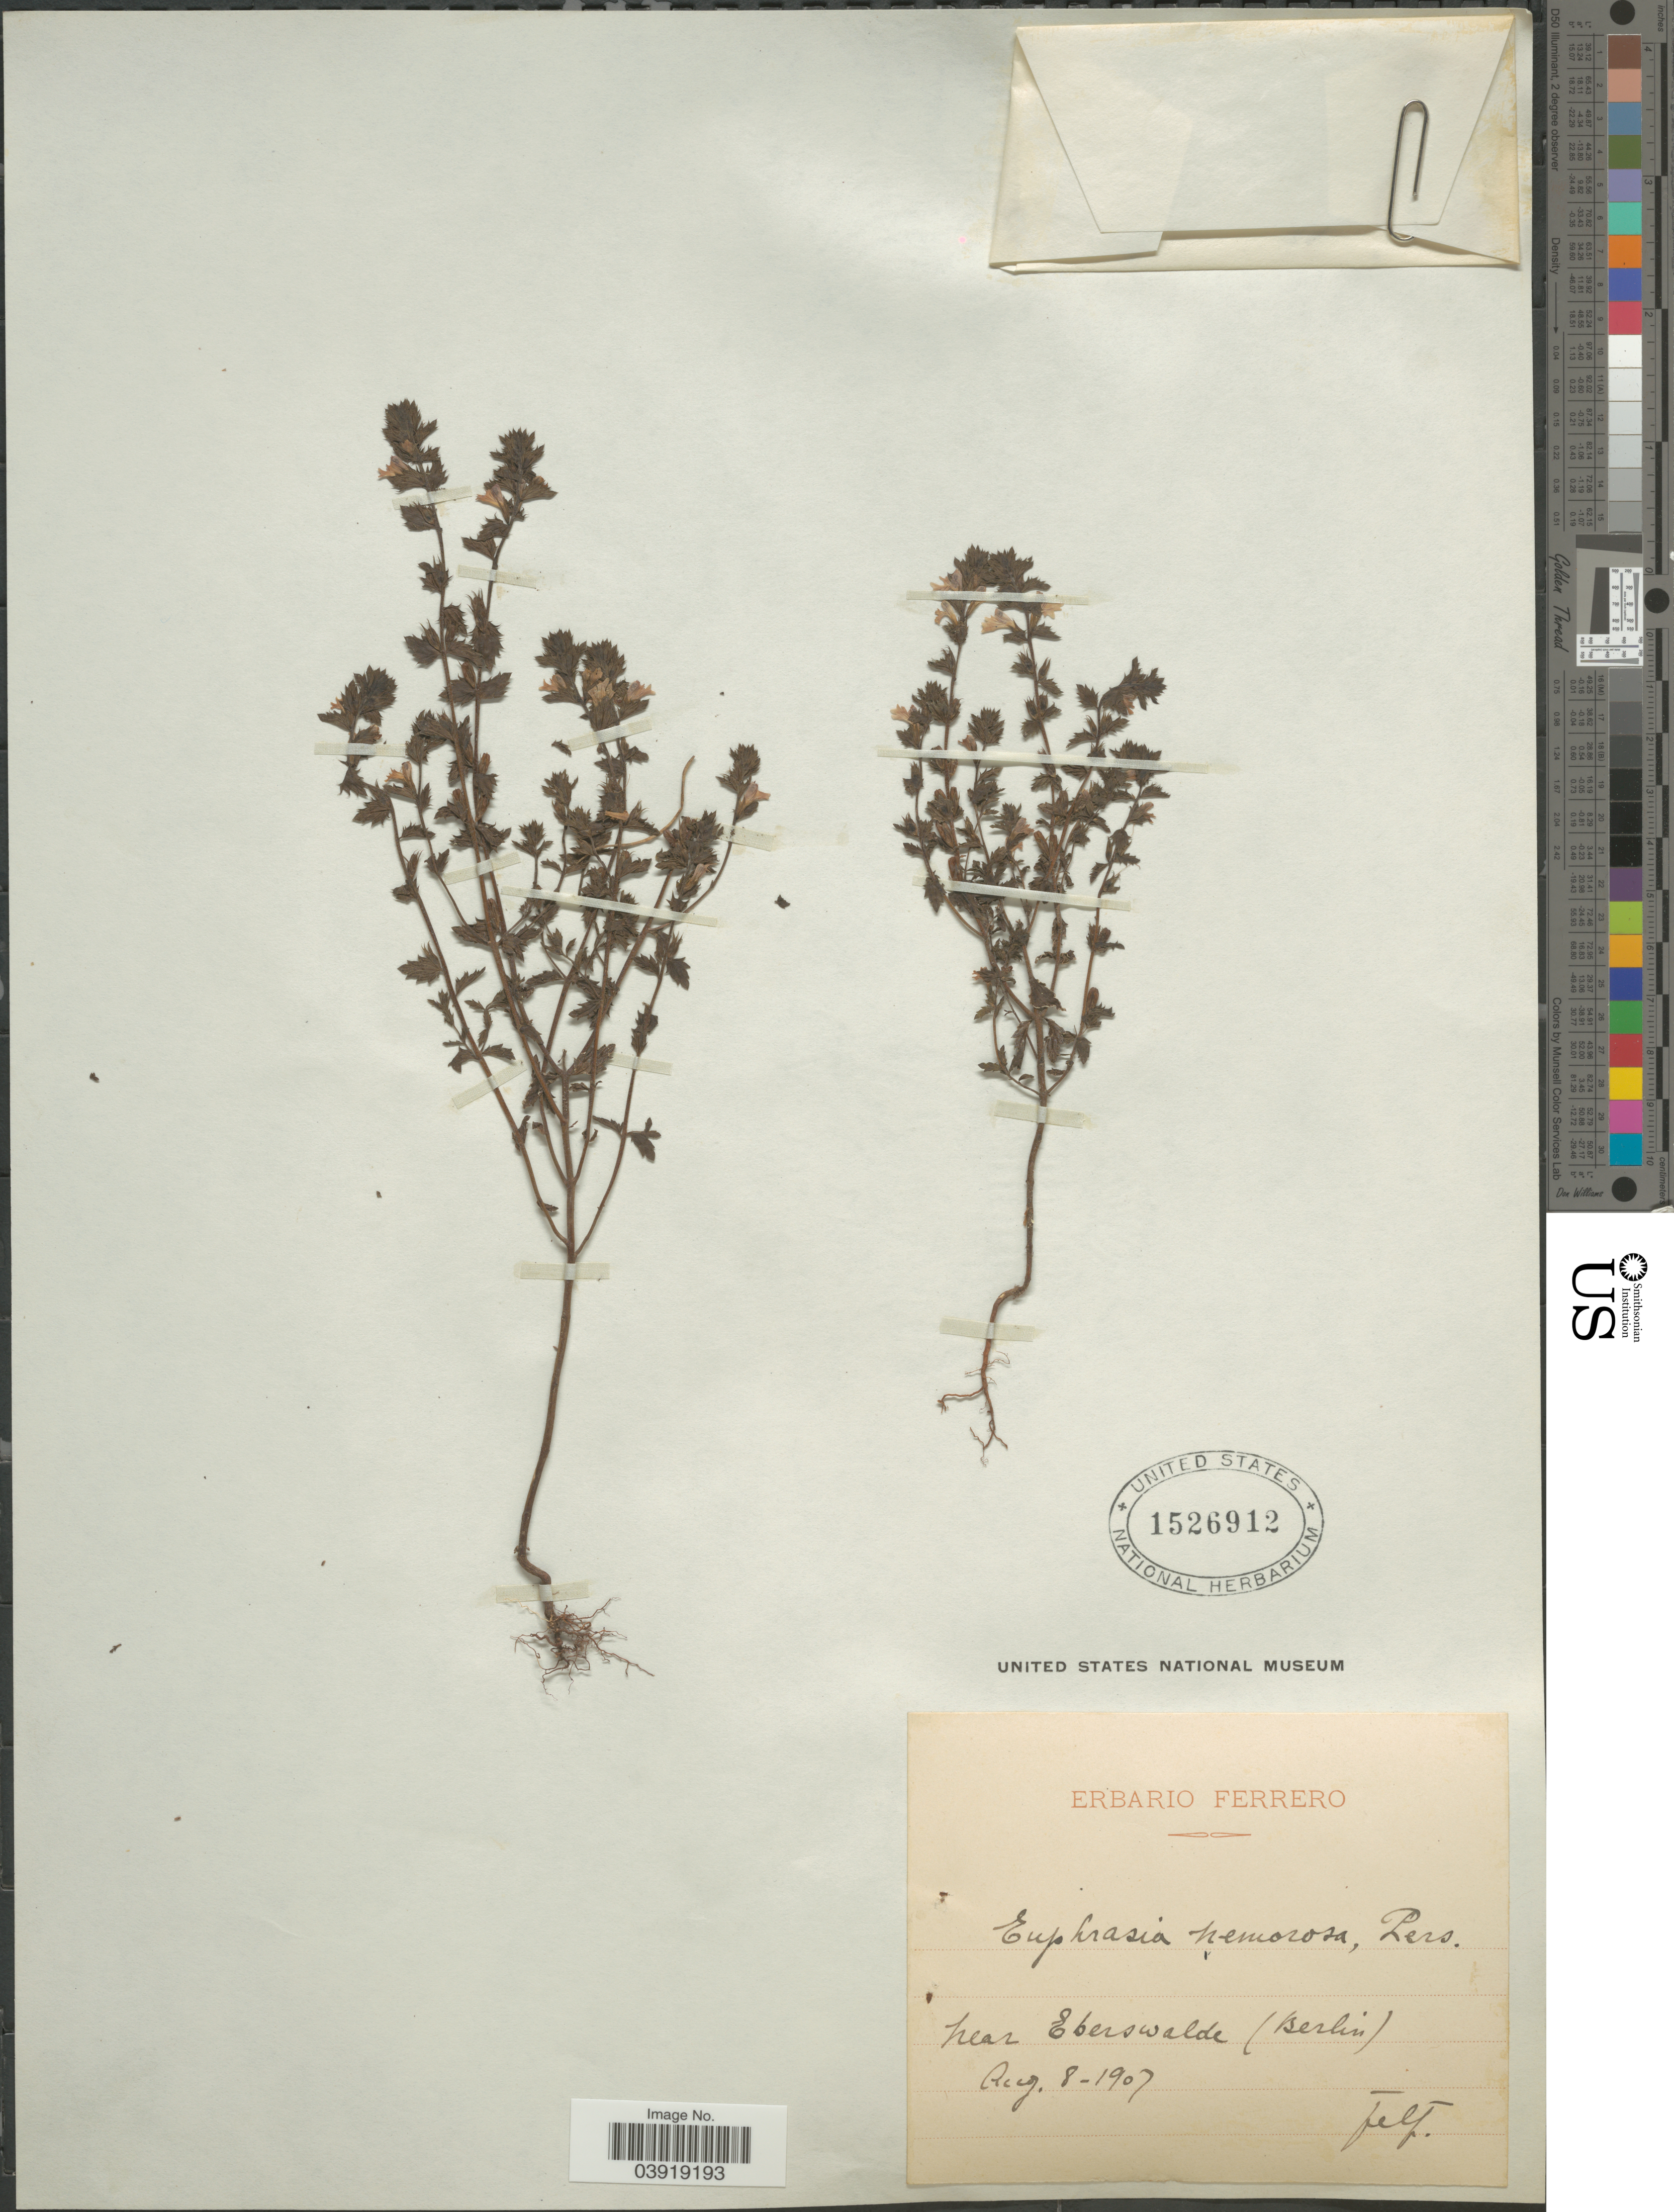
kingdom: Plantae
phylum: Tracheophyta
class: Magnoliopsida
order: Lamiales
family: Orobanchaceae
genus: Euphrasia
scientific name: Euphrasia nemorosa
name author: (Pers.) Wallr.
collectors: F. Ferrero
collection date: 1907-08-08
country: Germany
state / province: Berlin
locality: Near Eberswalde.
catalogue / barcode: US 1526912